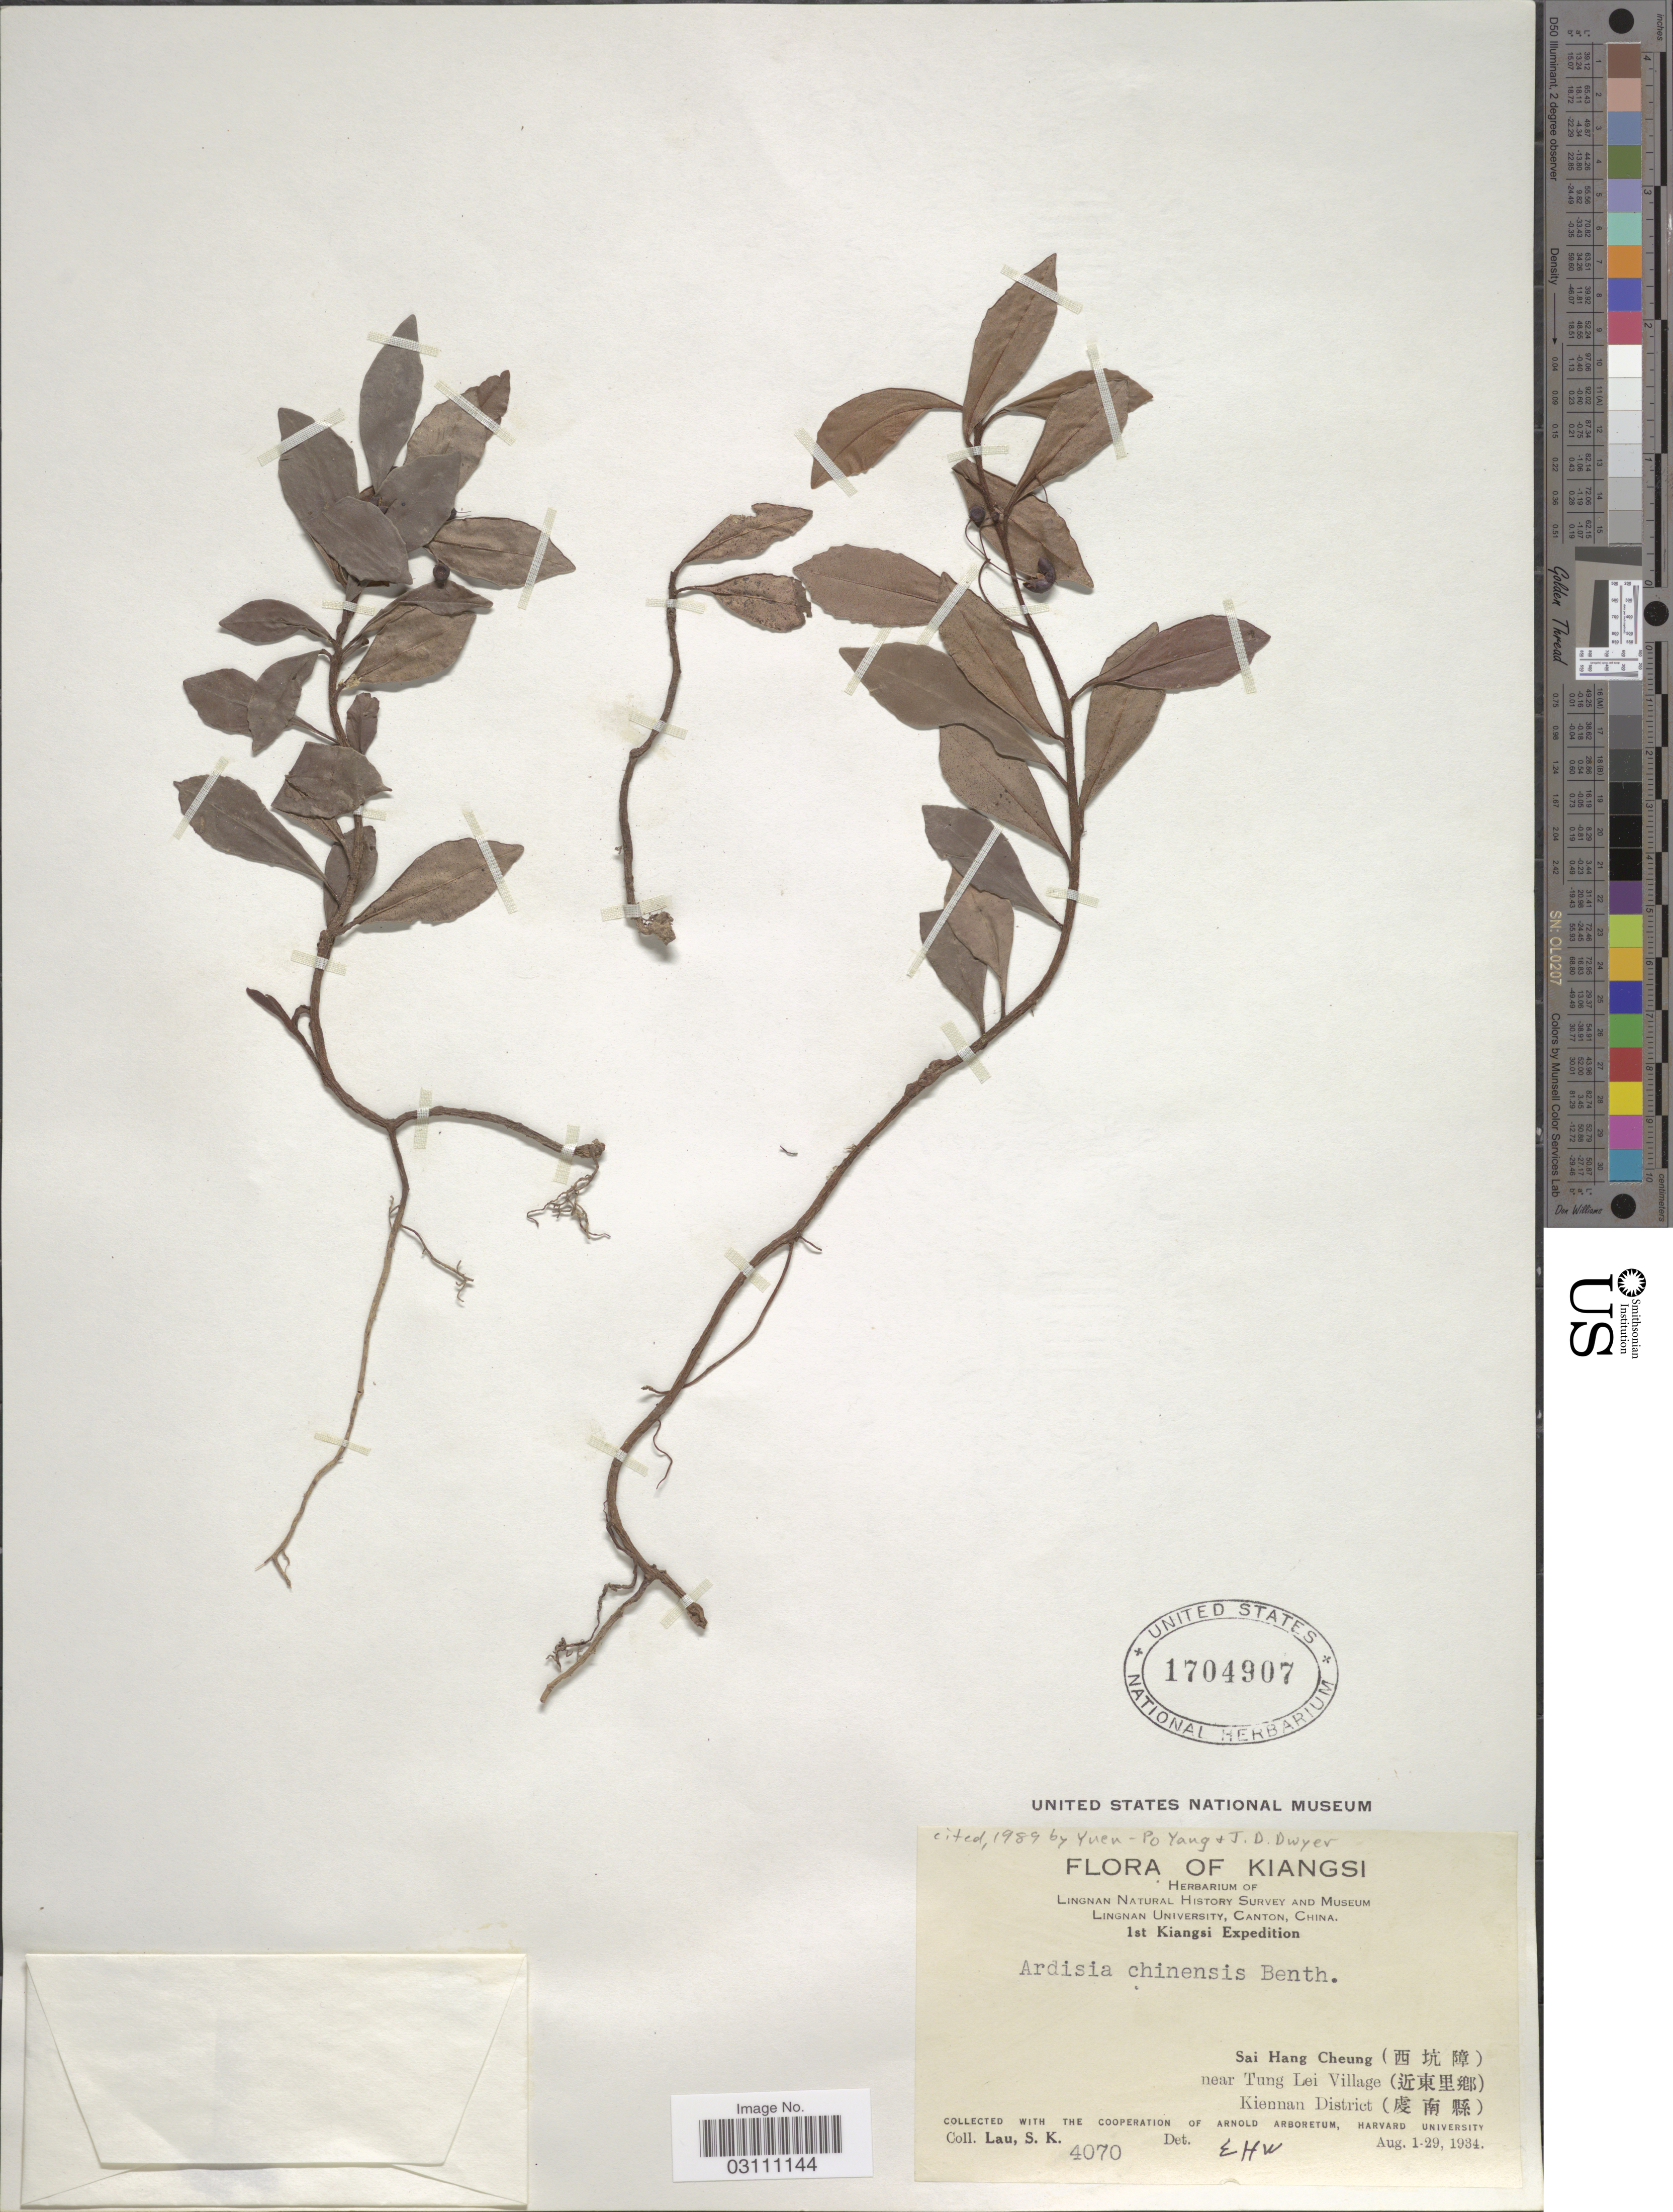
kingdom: Plantae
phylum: Tracheophyta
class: Magnoliopsida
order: Ericales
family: Primulaceae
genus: Ardisia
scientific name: Ardisia chinensis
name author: Benth.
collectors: S. K. Lau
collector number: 4070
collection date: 1934-08-01/1934-08-29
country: China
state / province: Jiangxi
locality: Kiangsi. Sai Hang Cheung near Tung Lei Village. Kiennan District.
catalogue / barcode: US 1704907